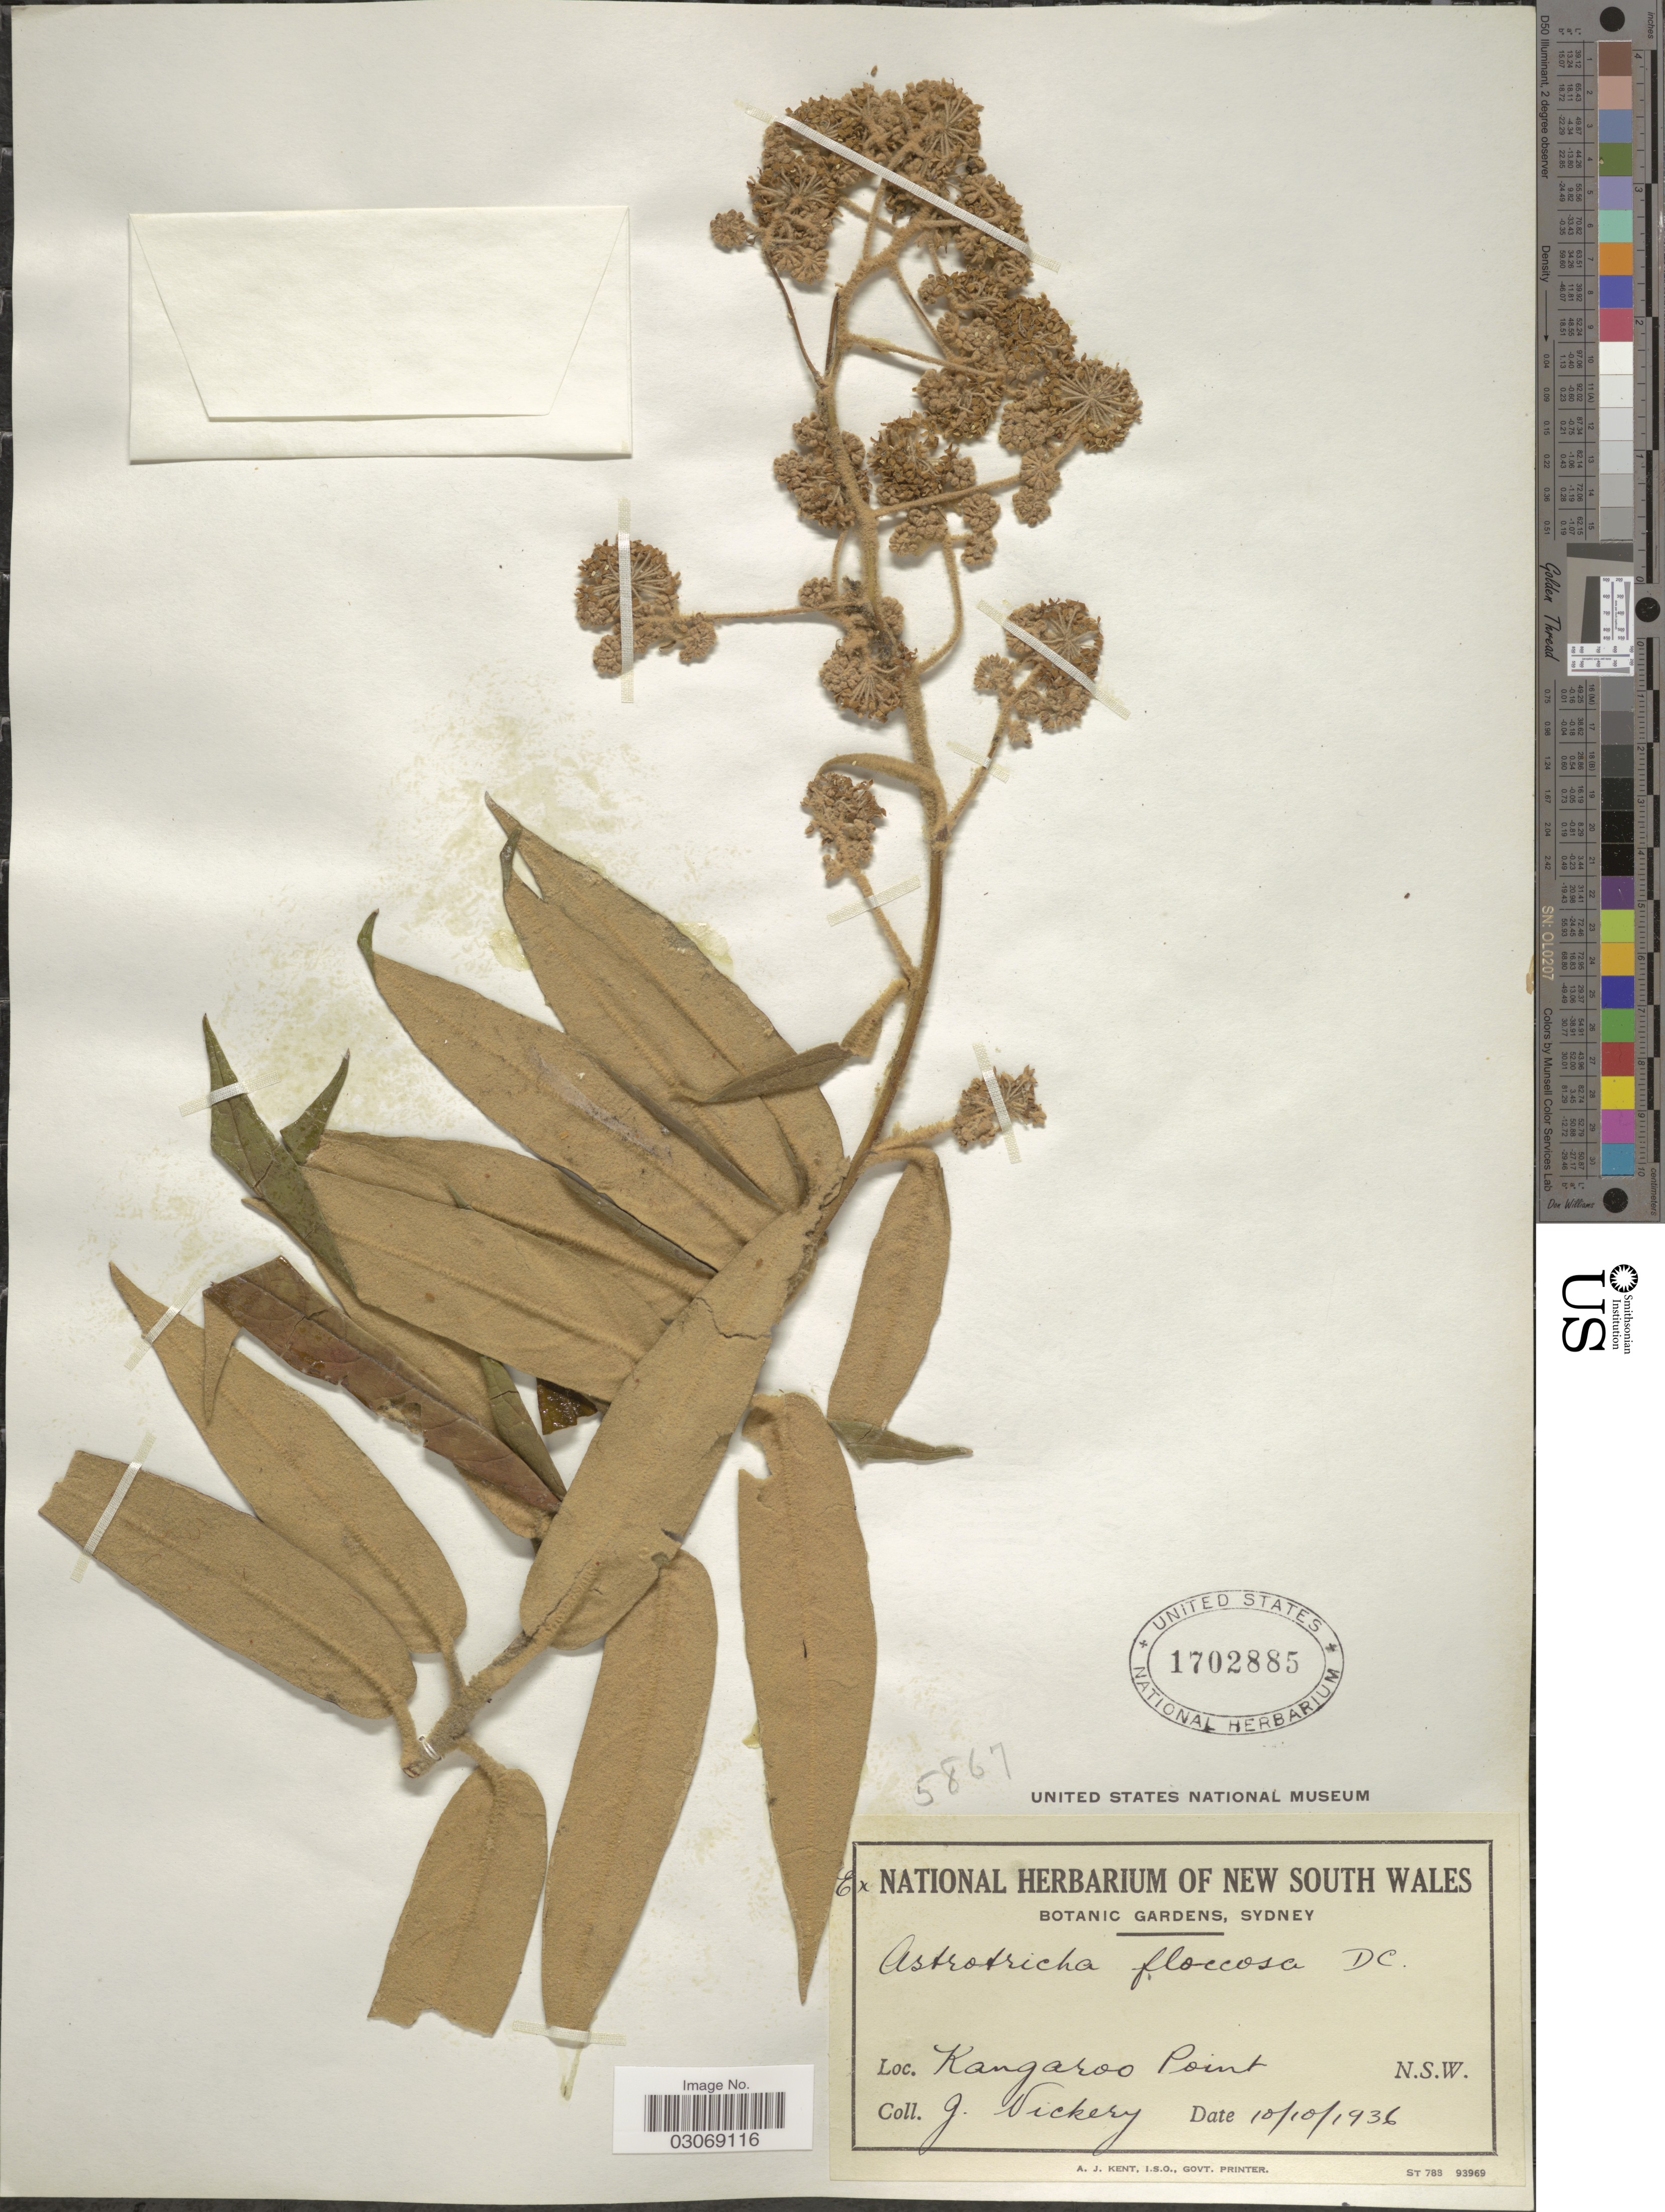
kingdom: Plantae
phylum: Tracheophyta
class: Magnoliopsida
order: Apiales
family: Araliaceae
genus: Astrotricha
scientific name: Astrotricha floccosa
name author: DC.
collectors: J. Vickery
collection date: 1936-10-10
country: Australia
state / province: New South Wales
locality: Kangaroo Point.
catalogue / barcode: US 1702885